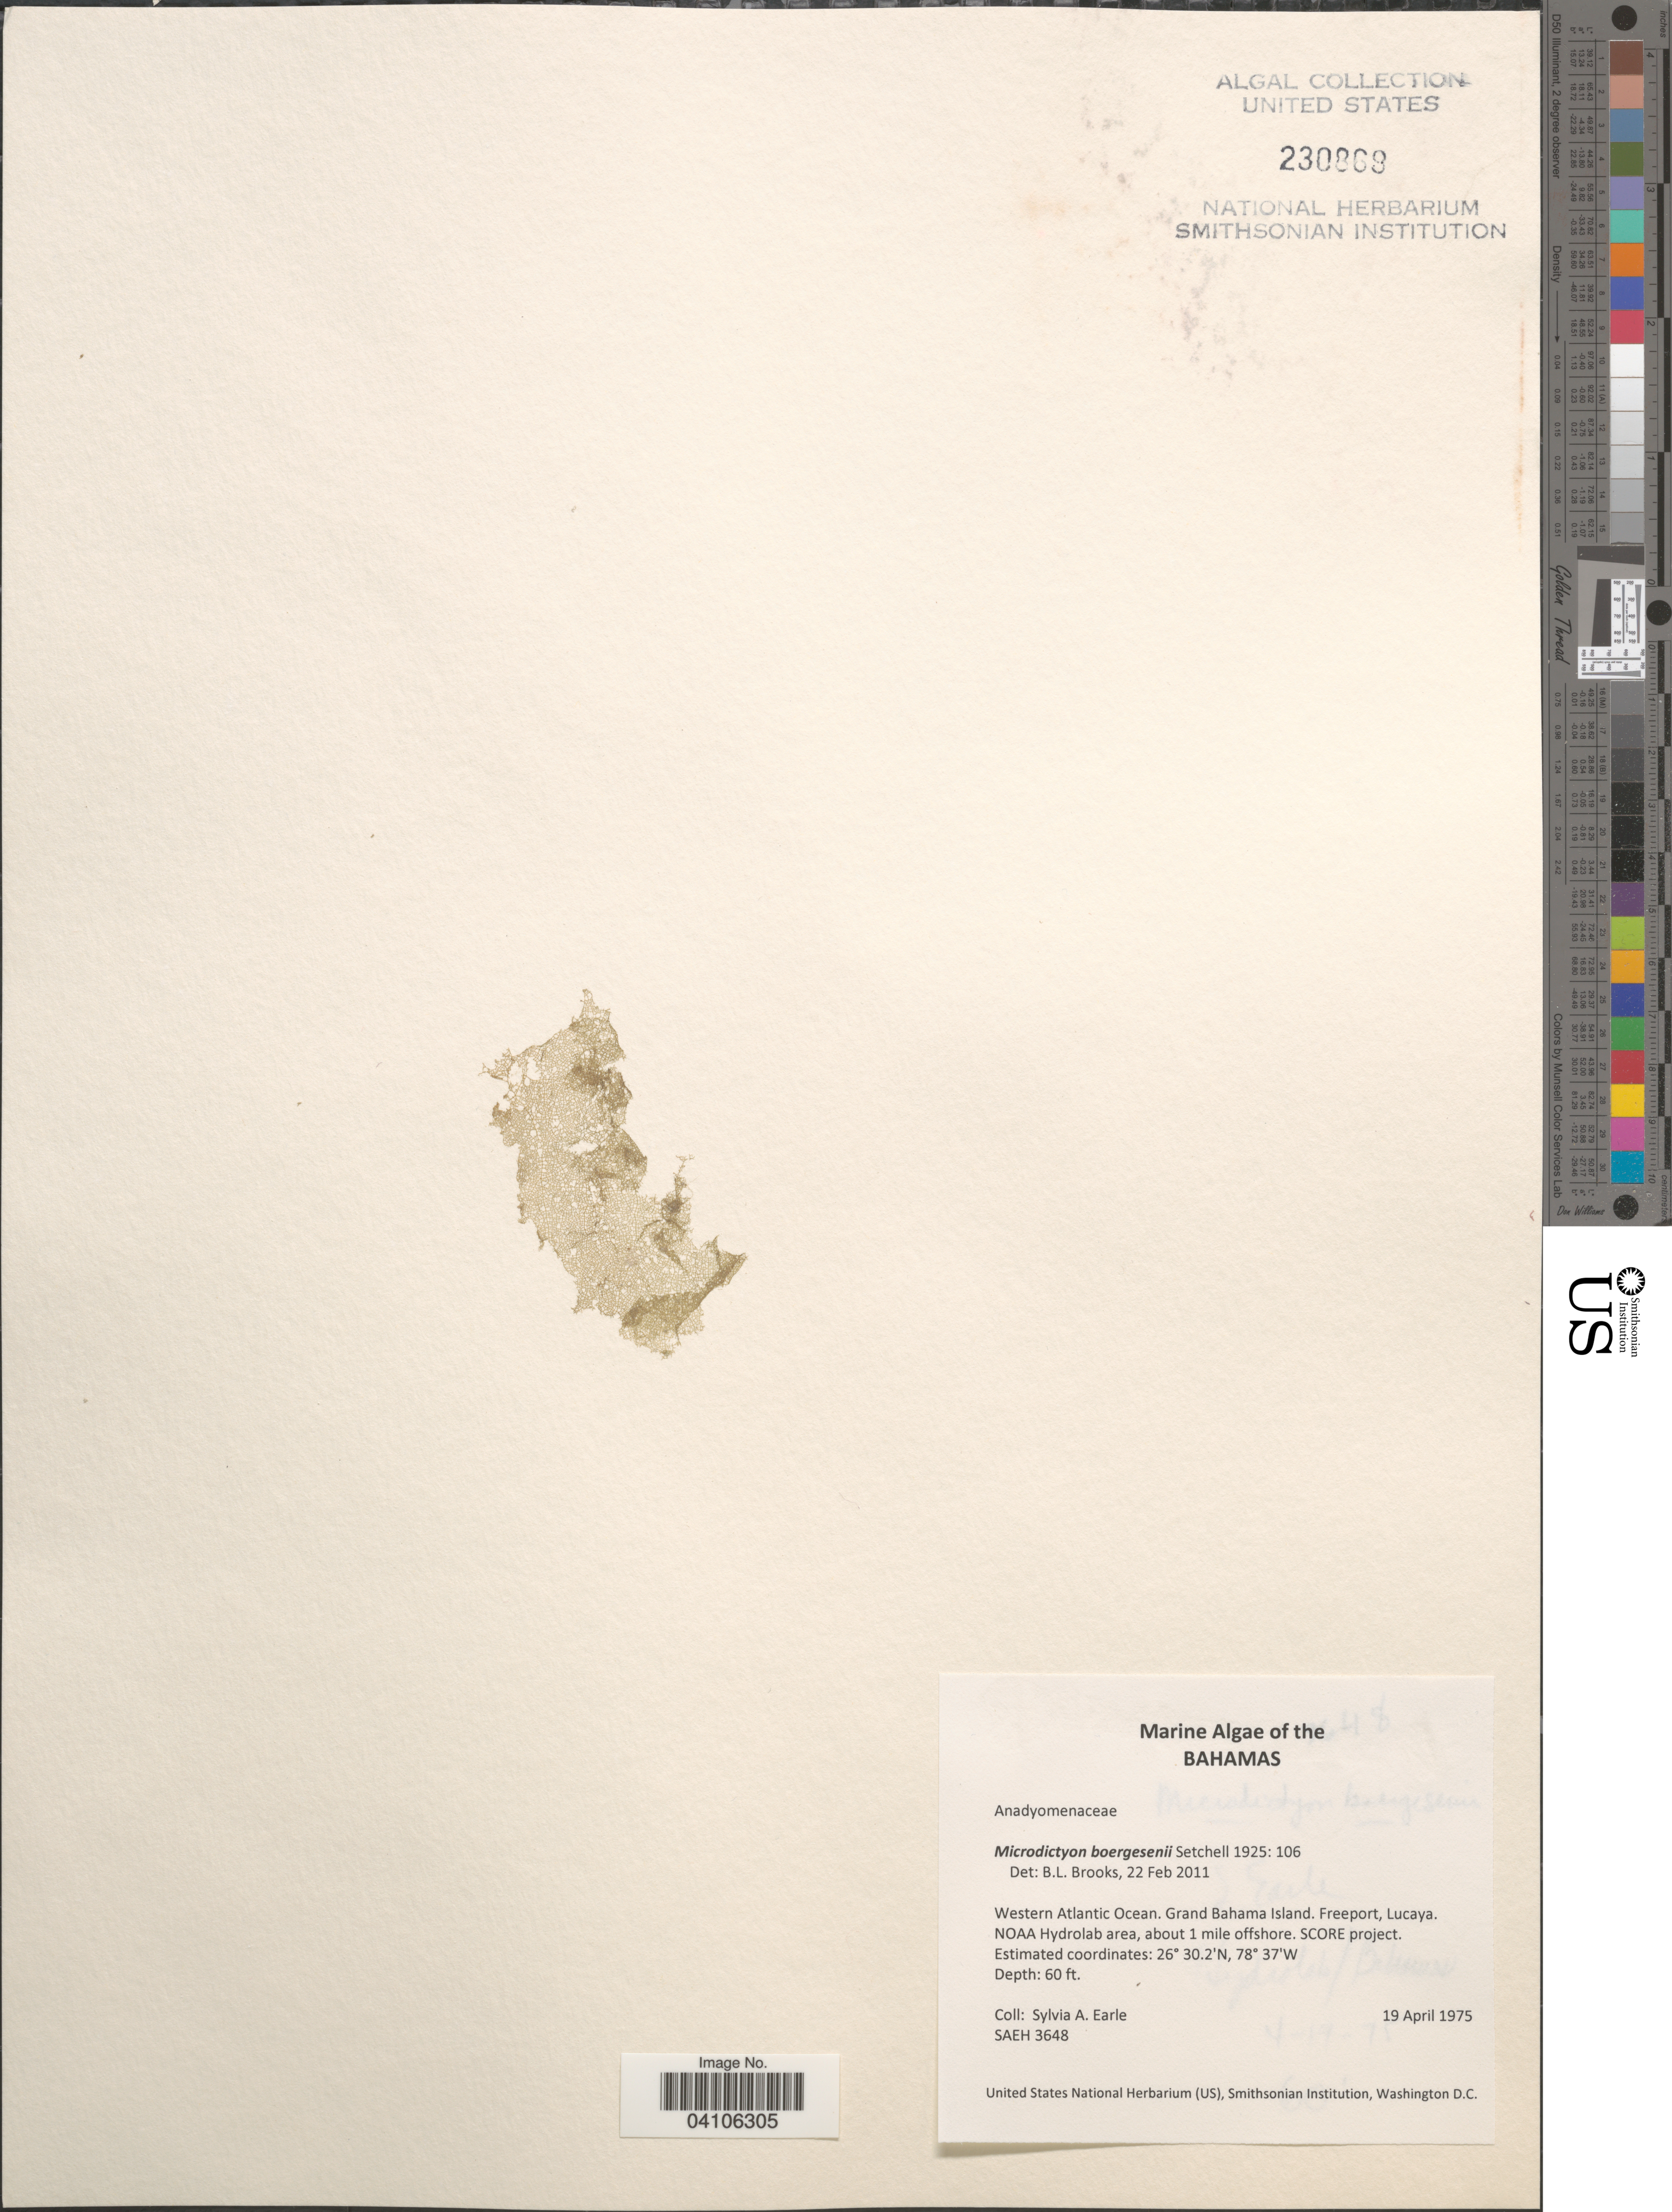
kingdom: Plantae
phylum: Chlorophyta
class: Ulvophyceae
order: Cladophorales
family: Anadyomenaceae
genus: Microdictyon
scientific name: Microdictyon boergesenii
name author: Setch.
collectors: S. A. Earle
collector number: SAEH3648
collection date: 1975-04-19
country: Bahamas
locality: Western Atlantic Ocean. Grand Bahama Island. Freeport, Lucaya. NOAA Hydrolab area, about 1 mile offshore. SCORE project.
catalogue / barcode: US 230869